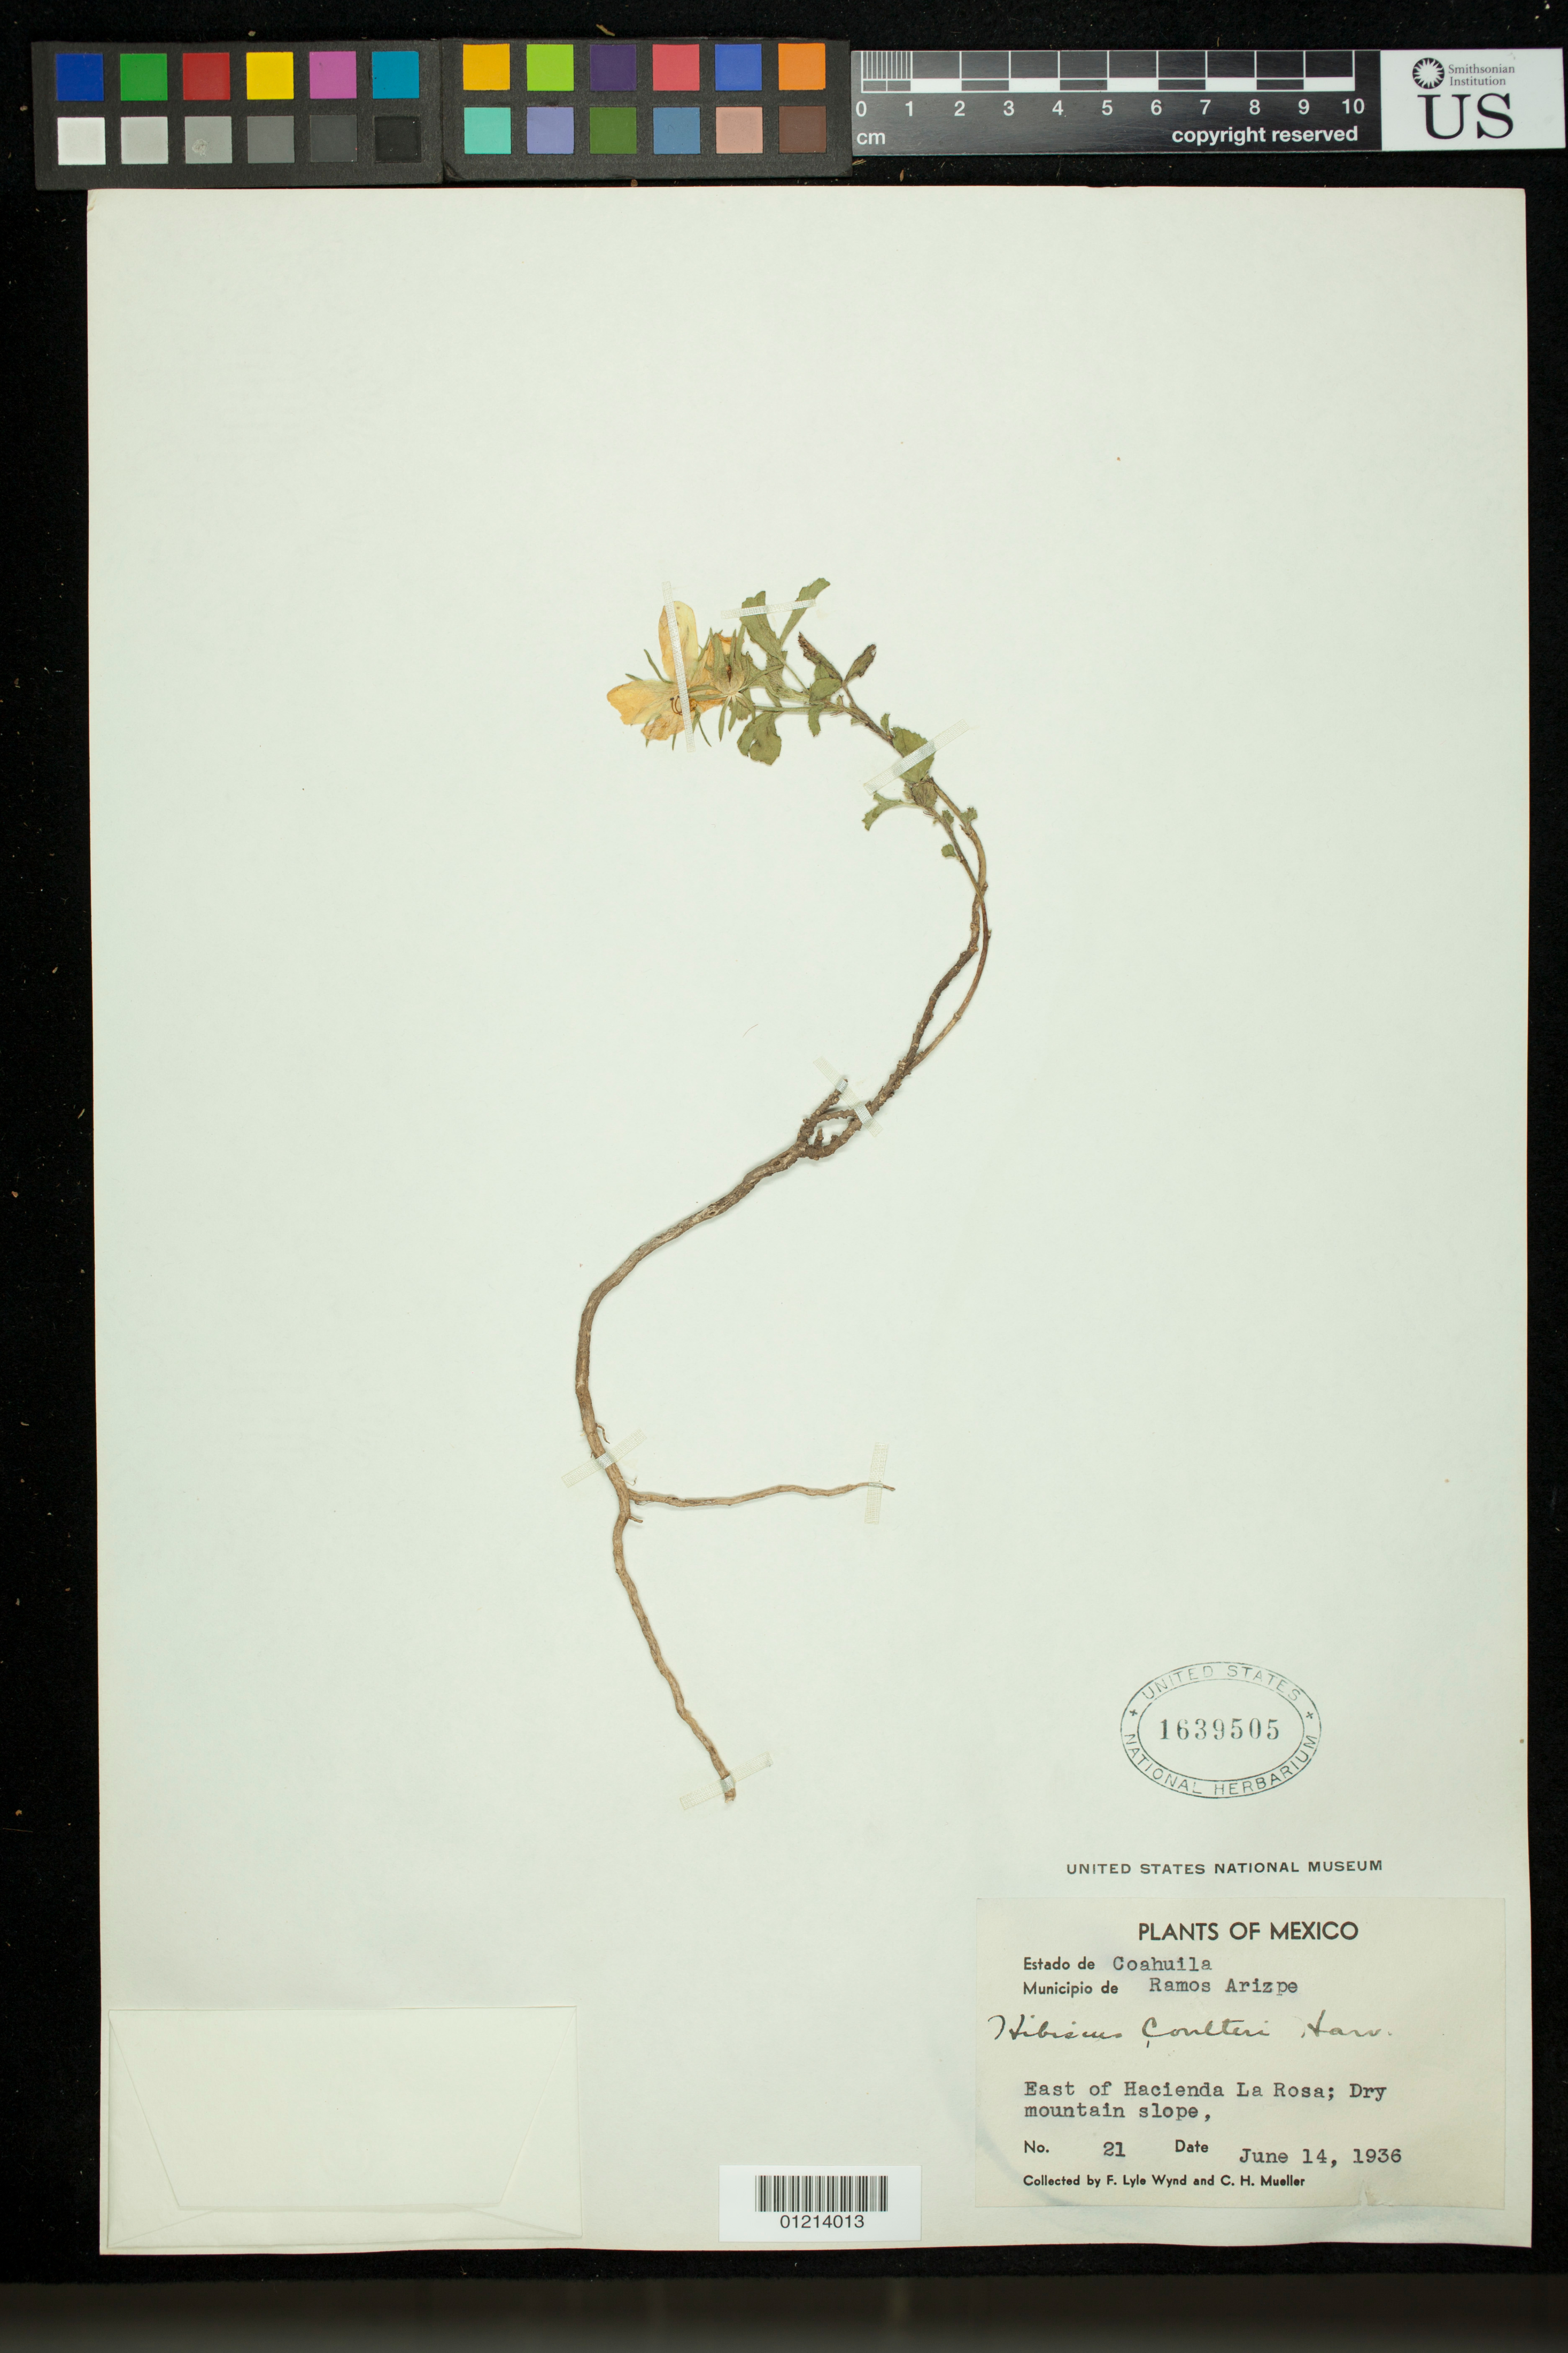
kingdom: Plantae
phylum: Tracheophyta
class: Magnoliopsida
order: Malvales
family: Malvaceae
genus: Hibiscus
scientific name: Hibiscus coulteri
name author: Harv. ex A. Gray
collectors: F. L. Wynd & C. H. Mueller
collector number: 21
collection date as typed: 14 Jun 1936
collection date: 1936-06-14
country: Mexico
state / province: Coahuila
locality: East of Hacienda La Rosa; Dry mountain slope.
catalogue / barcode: US 1639505